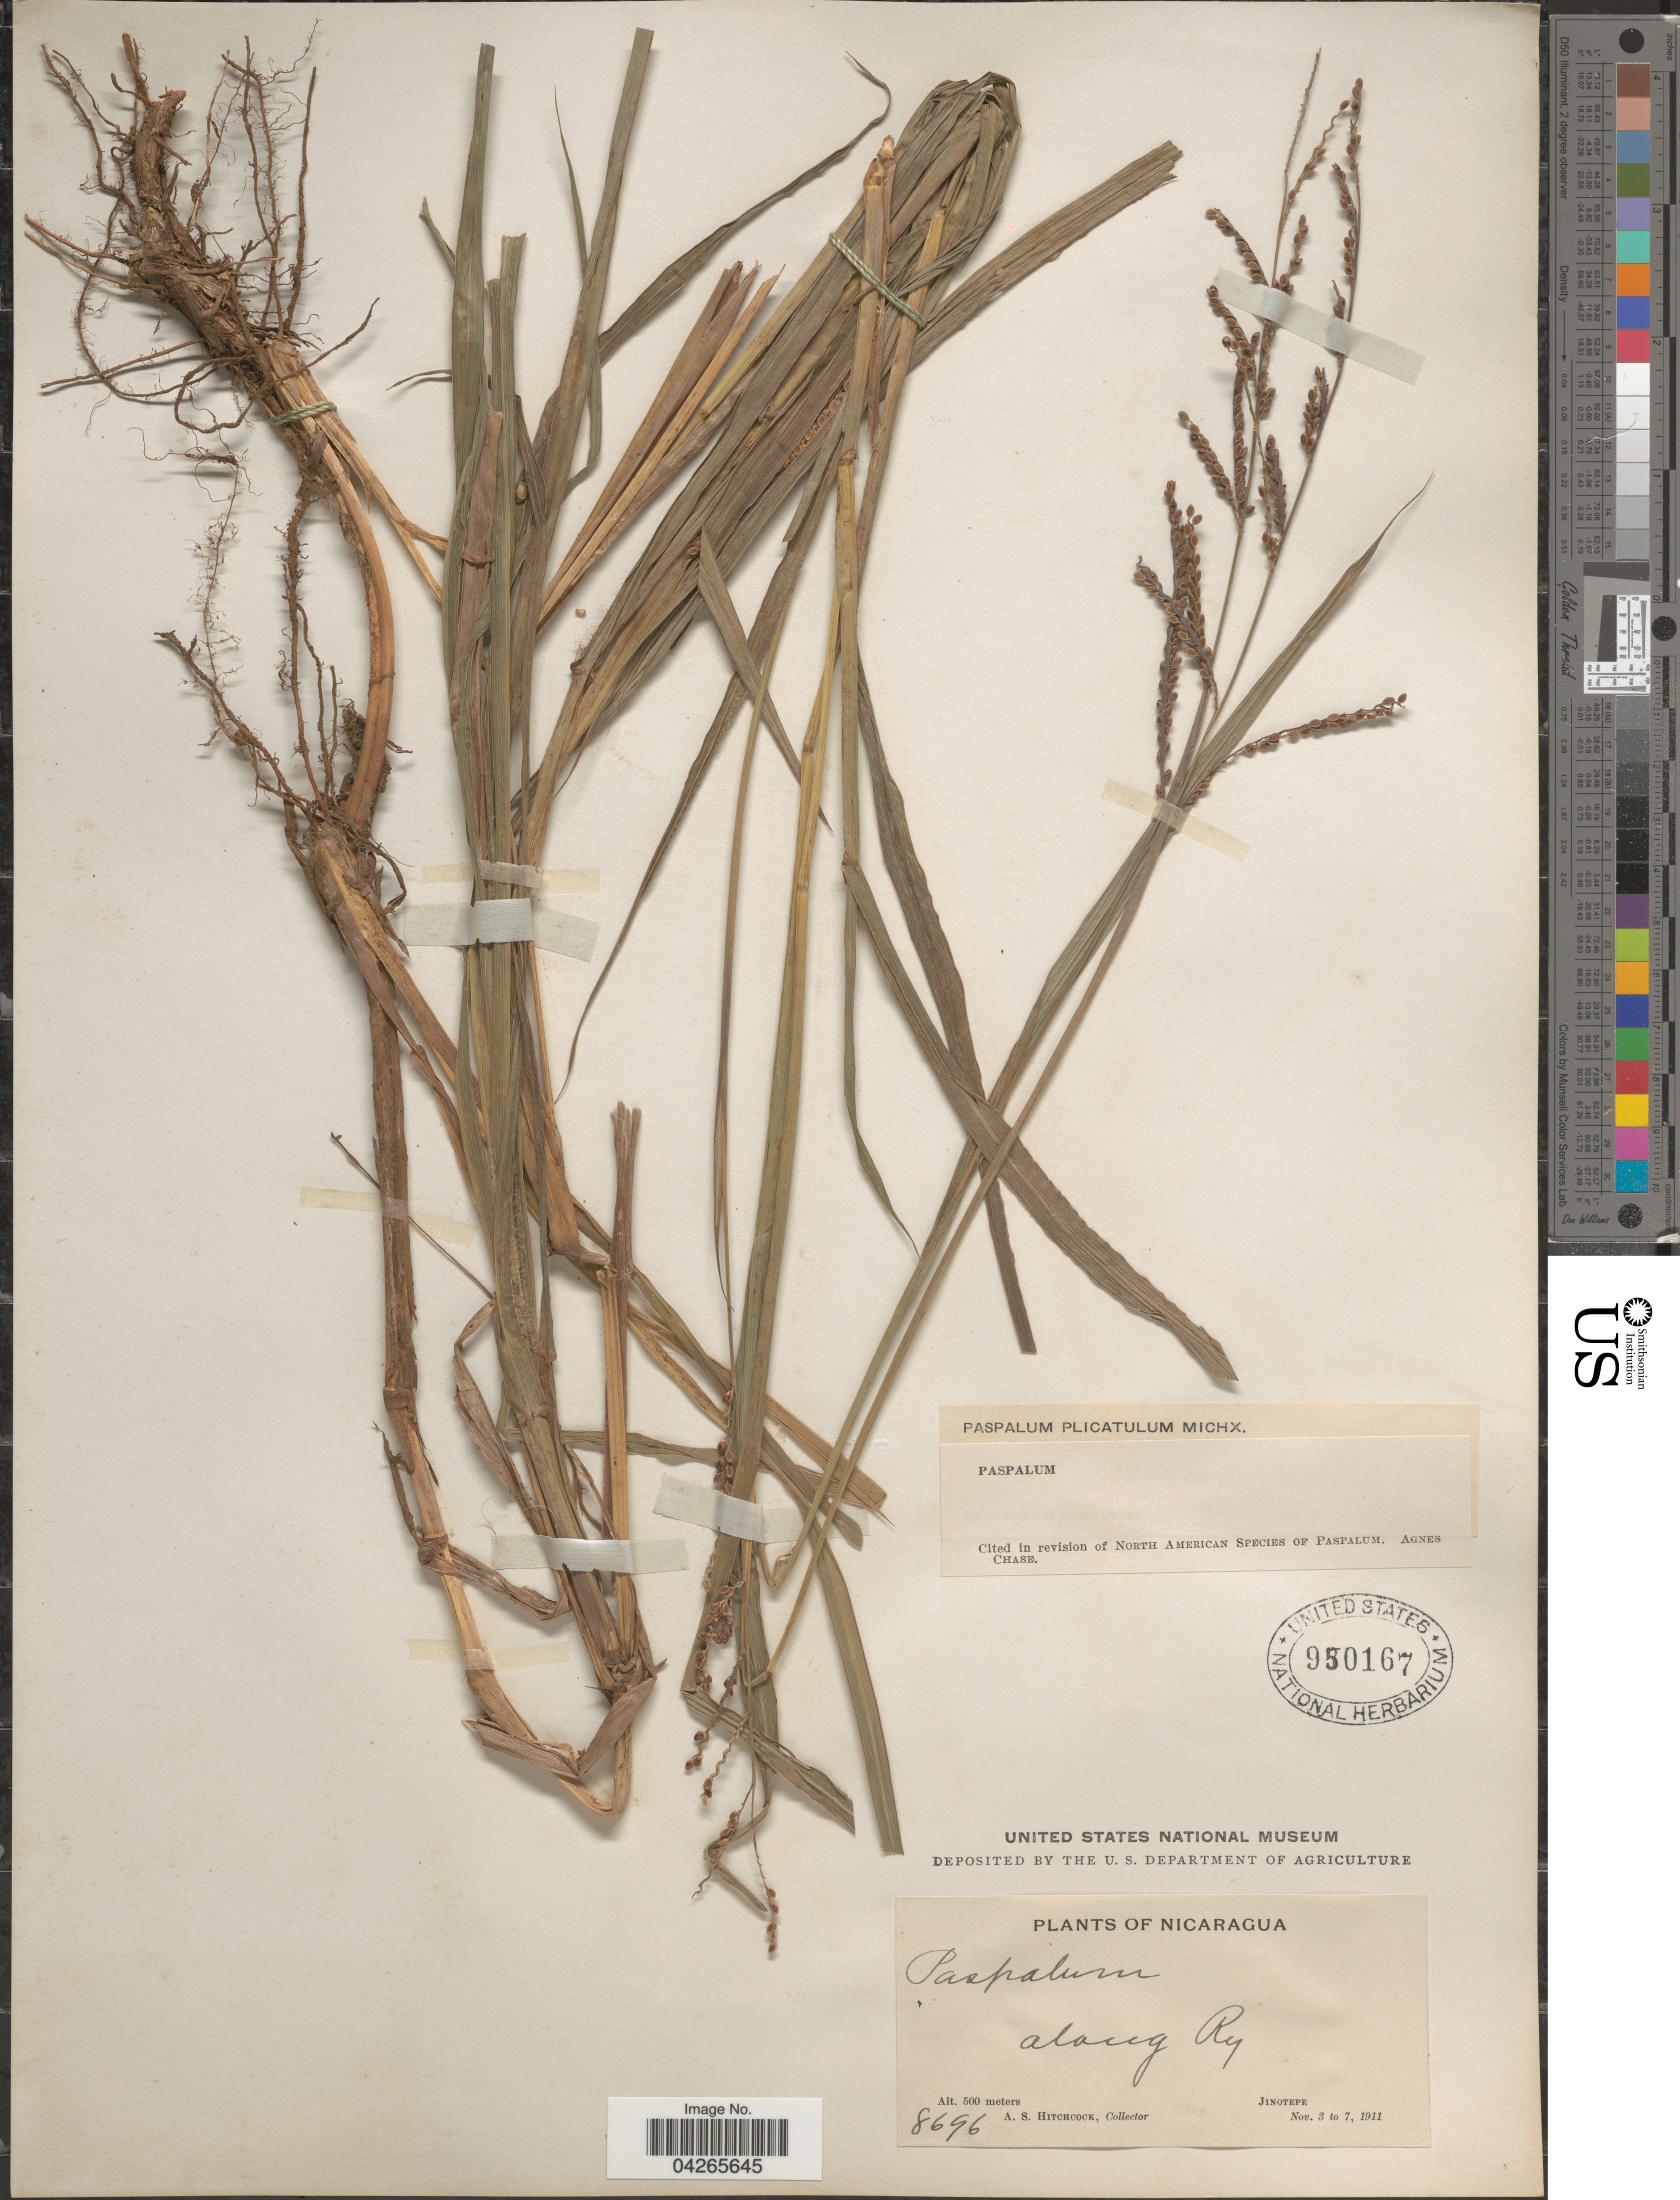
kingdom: Plantae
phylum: Tracheophyta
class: Liliopsida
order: Poales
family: Poaceae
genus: Paspalum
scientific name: Paspalum plicatulum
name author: Michx.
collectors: A. S. Hitchcock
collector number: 8696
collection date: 1911-11-03/1911-11-07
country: Nicaragua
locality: Along Ry Jinotepe.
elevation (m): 500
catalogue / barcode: US 950167